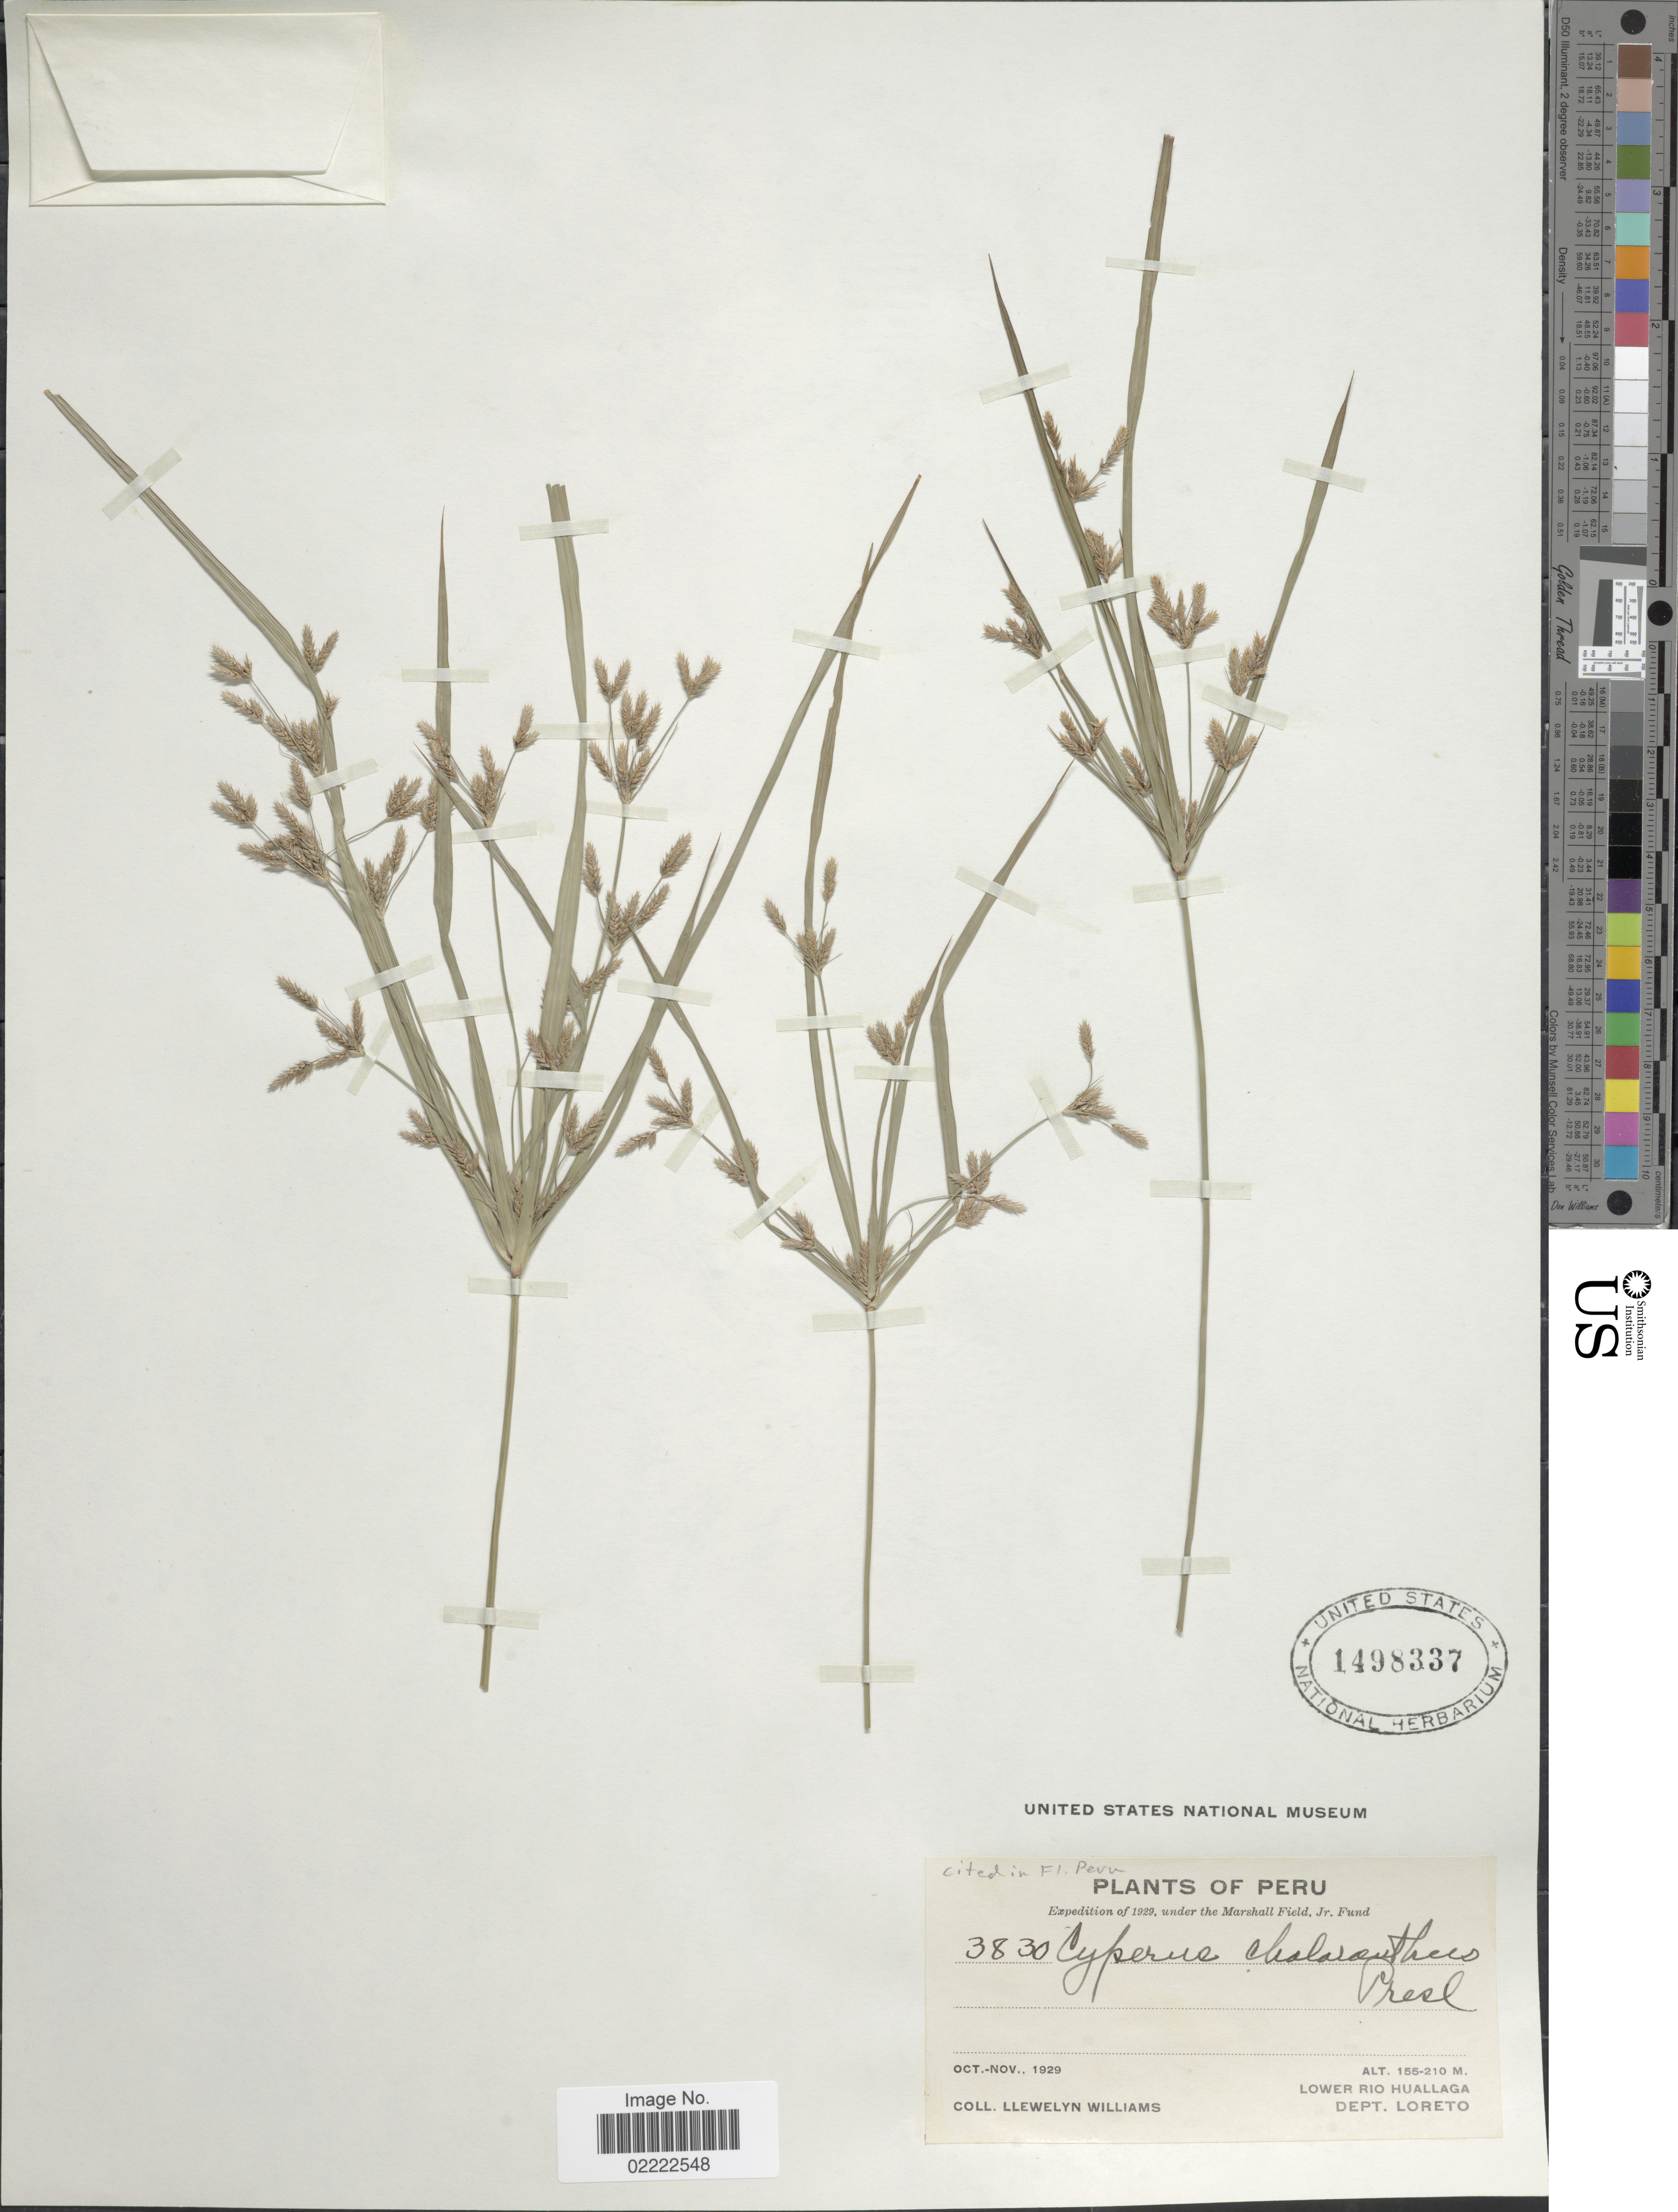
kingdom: Plantae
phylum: Tracheophyta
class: Liliopsida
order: Poales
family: Cyperaceae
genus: Cyperus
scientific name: Cyperus laxus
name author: Lam.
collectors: Ll. Williams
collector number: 3830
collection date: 1929-10/1929-11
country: Peru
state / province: Loreto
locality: Lower Rio Huallaga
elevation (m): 155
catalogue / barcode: US 1498337